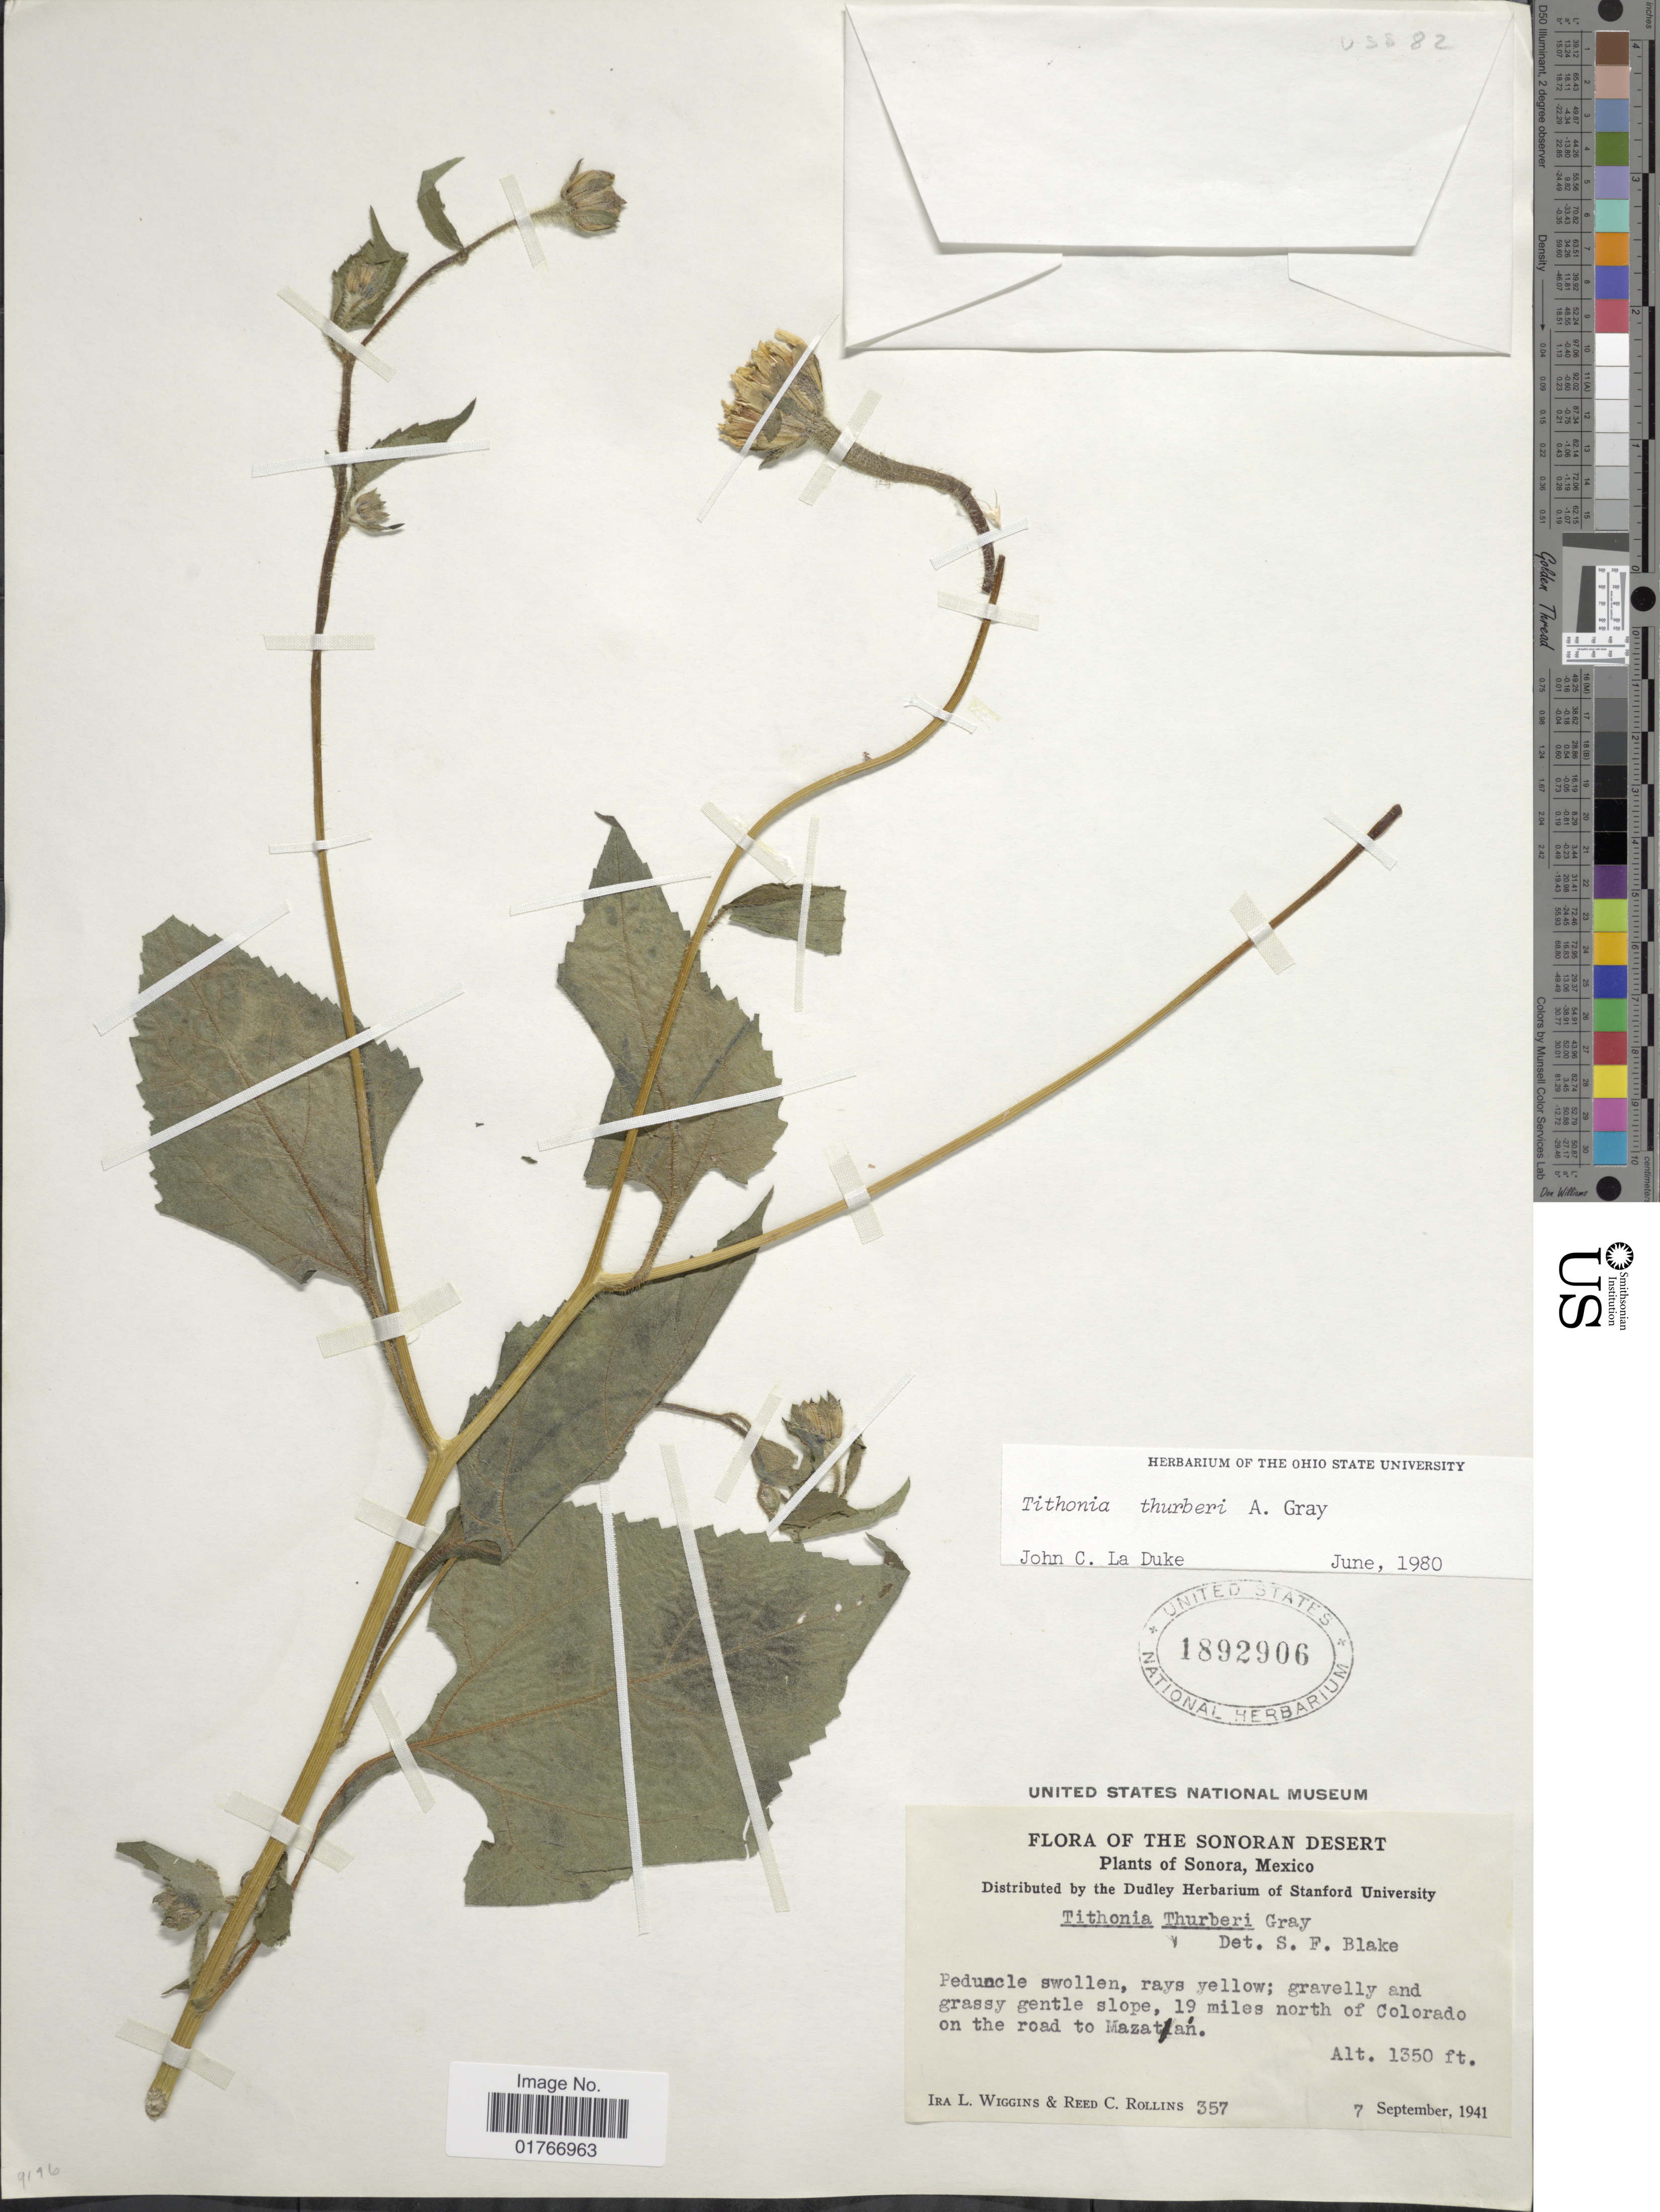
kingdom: Plantae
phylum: Tracheophyta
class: Magnoliopsida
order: Asterales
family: Asteraceae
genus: Tithonia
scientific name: Tithonia thurberi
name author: A. Gray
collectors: I. L. Wiggins & R. C. Rollins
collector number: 357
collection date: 1941-09-07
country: Mexico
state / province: Sonora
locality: Sonoran Desert, 19 miles north of Colorado on the road to Mazatlan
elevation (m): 411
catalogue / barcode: US 1892906